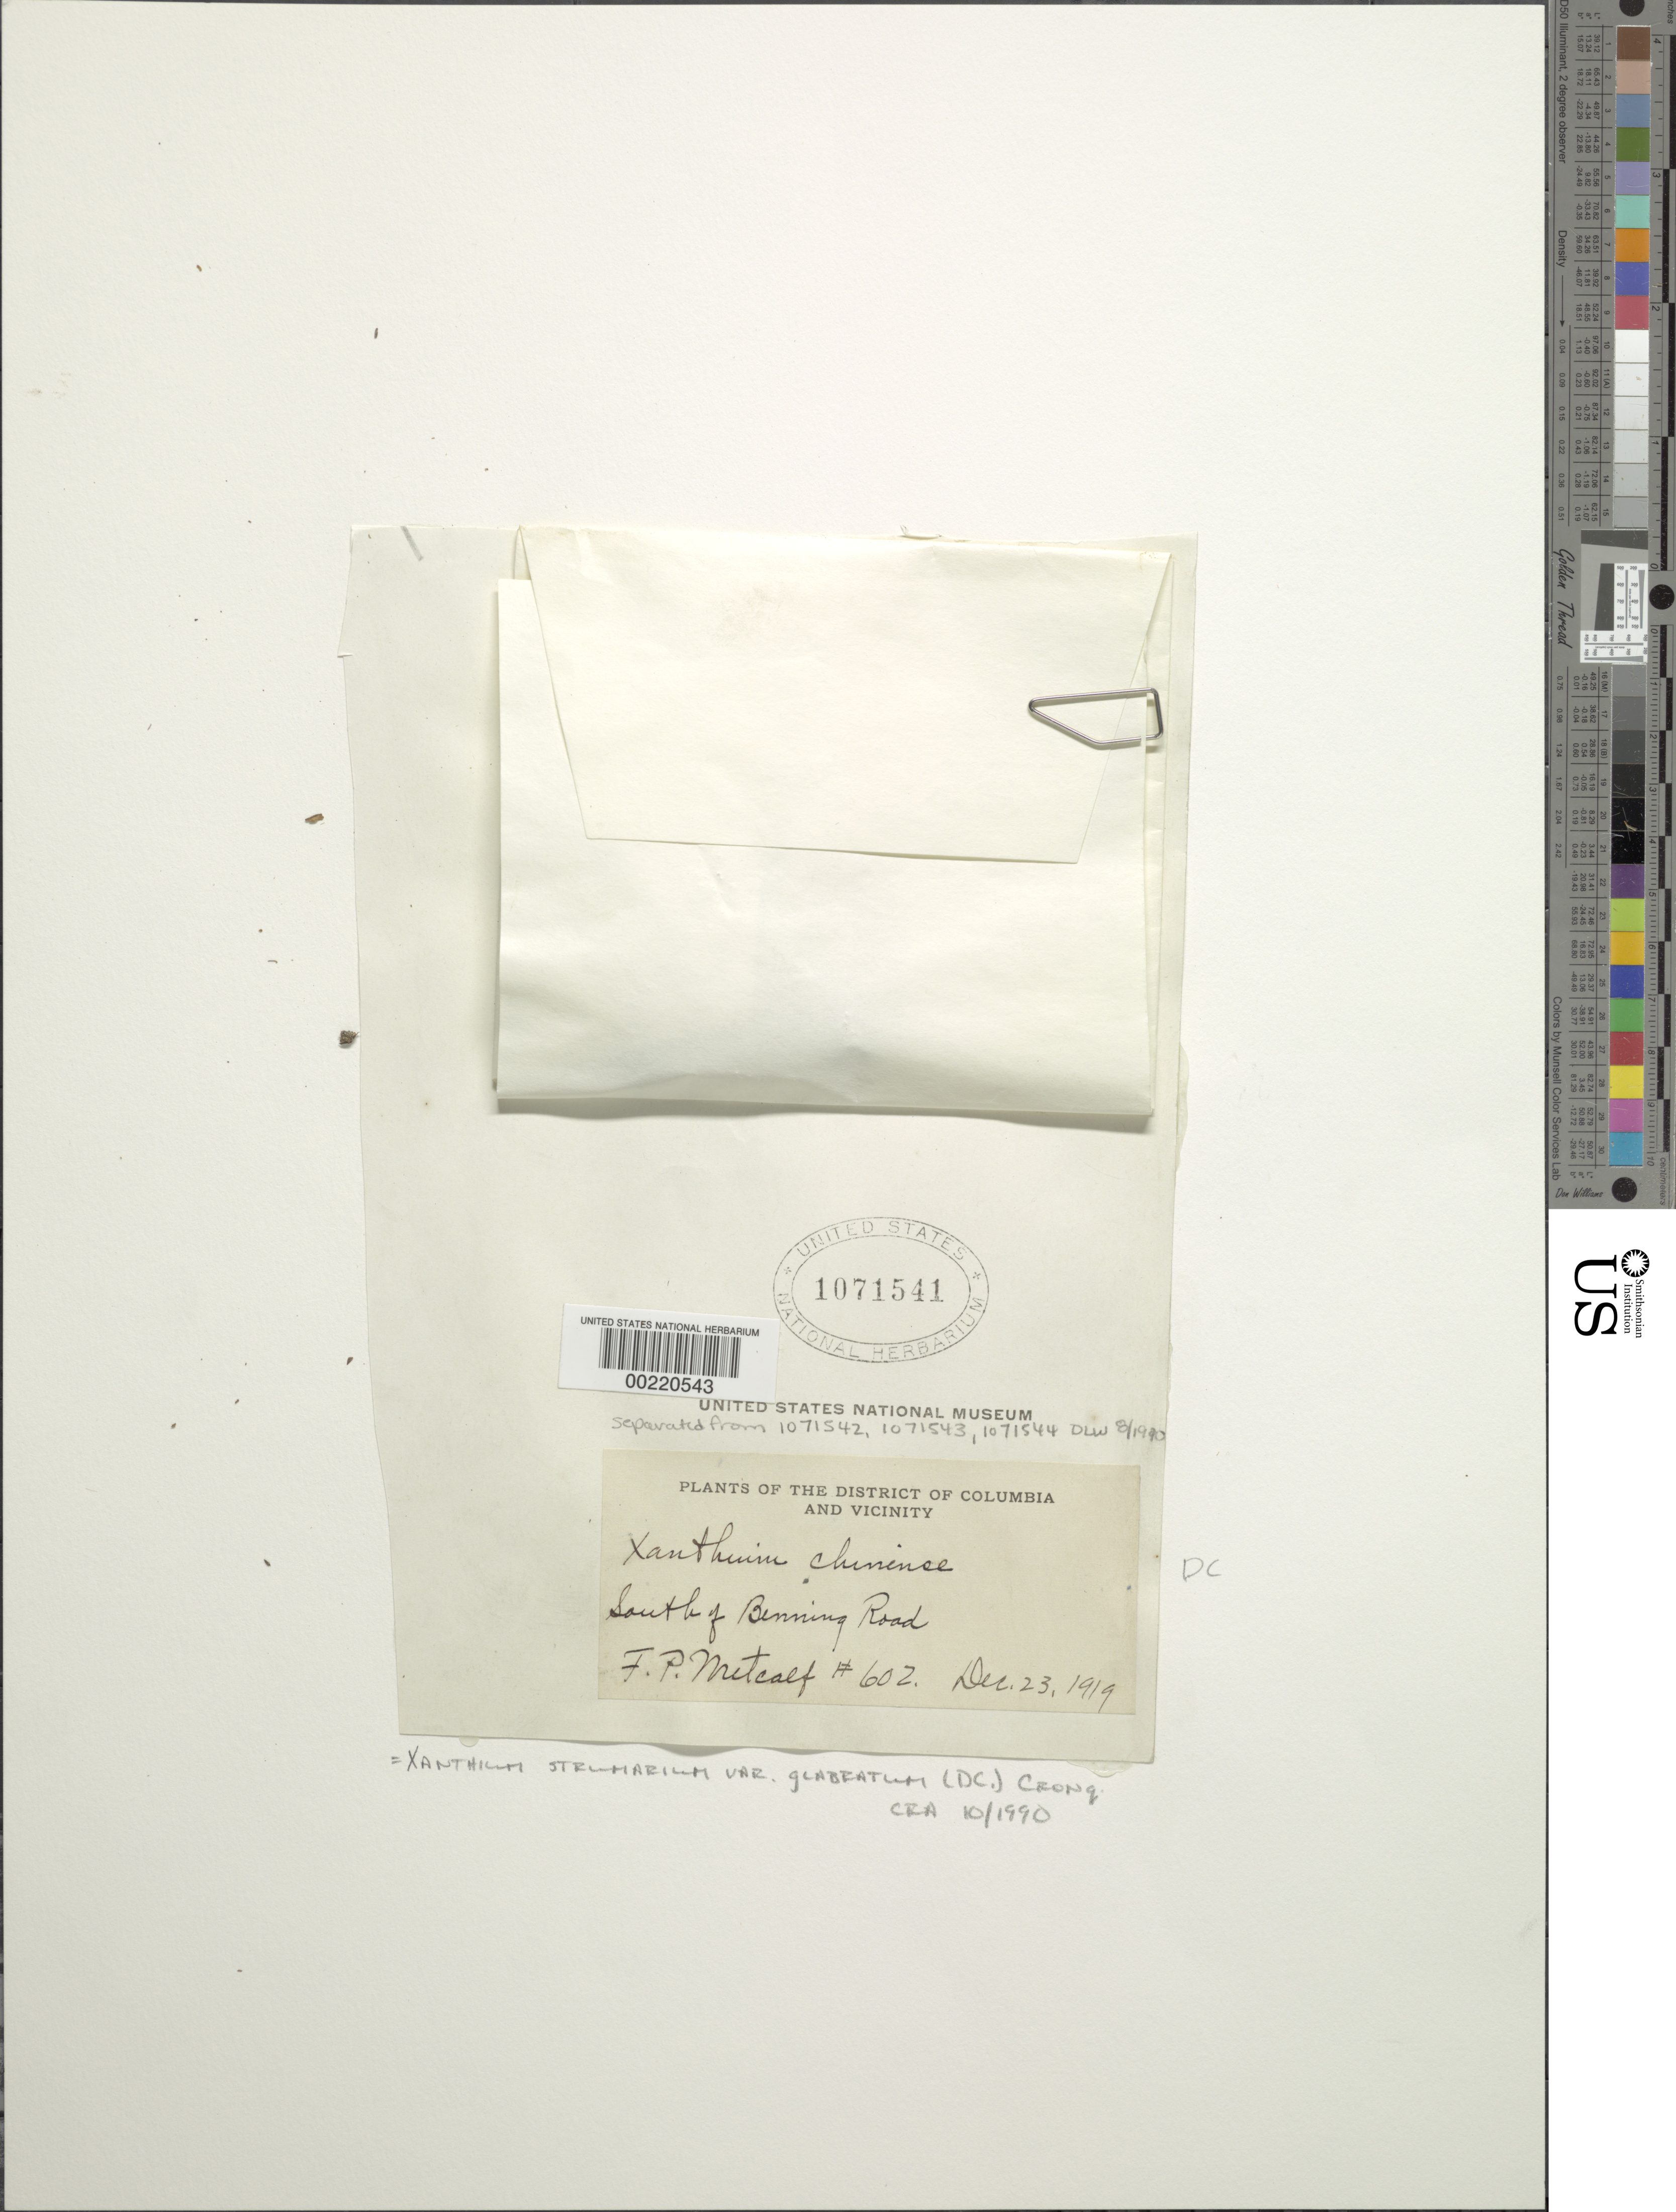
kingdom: Plantae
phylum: Tracheophyta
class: Magnoliopsida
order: Asterales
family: Asteraceae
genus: Xanthium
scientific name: Xanthium strumarium var. glabratum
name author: Mill.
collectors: F. P. Metcalf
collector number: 602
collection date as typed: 23 Dec 1919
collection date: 1919-12-23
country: United States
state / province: District of Columbia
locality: S of Benning Road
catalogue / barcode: US 1071541